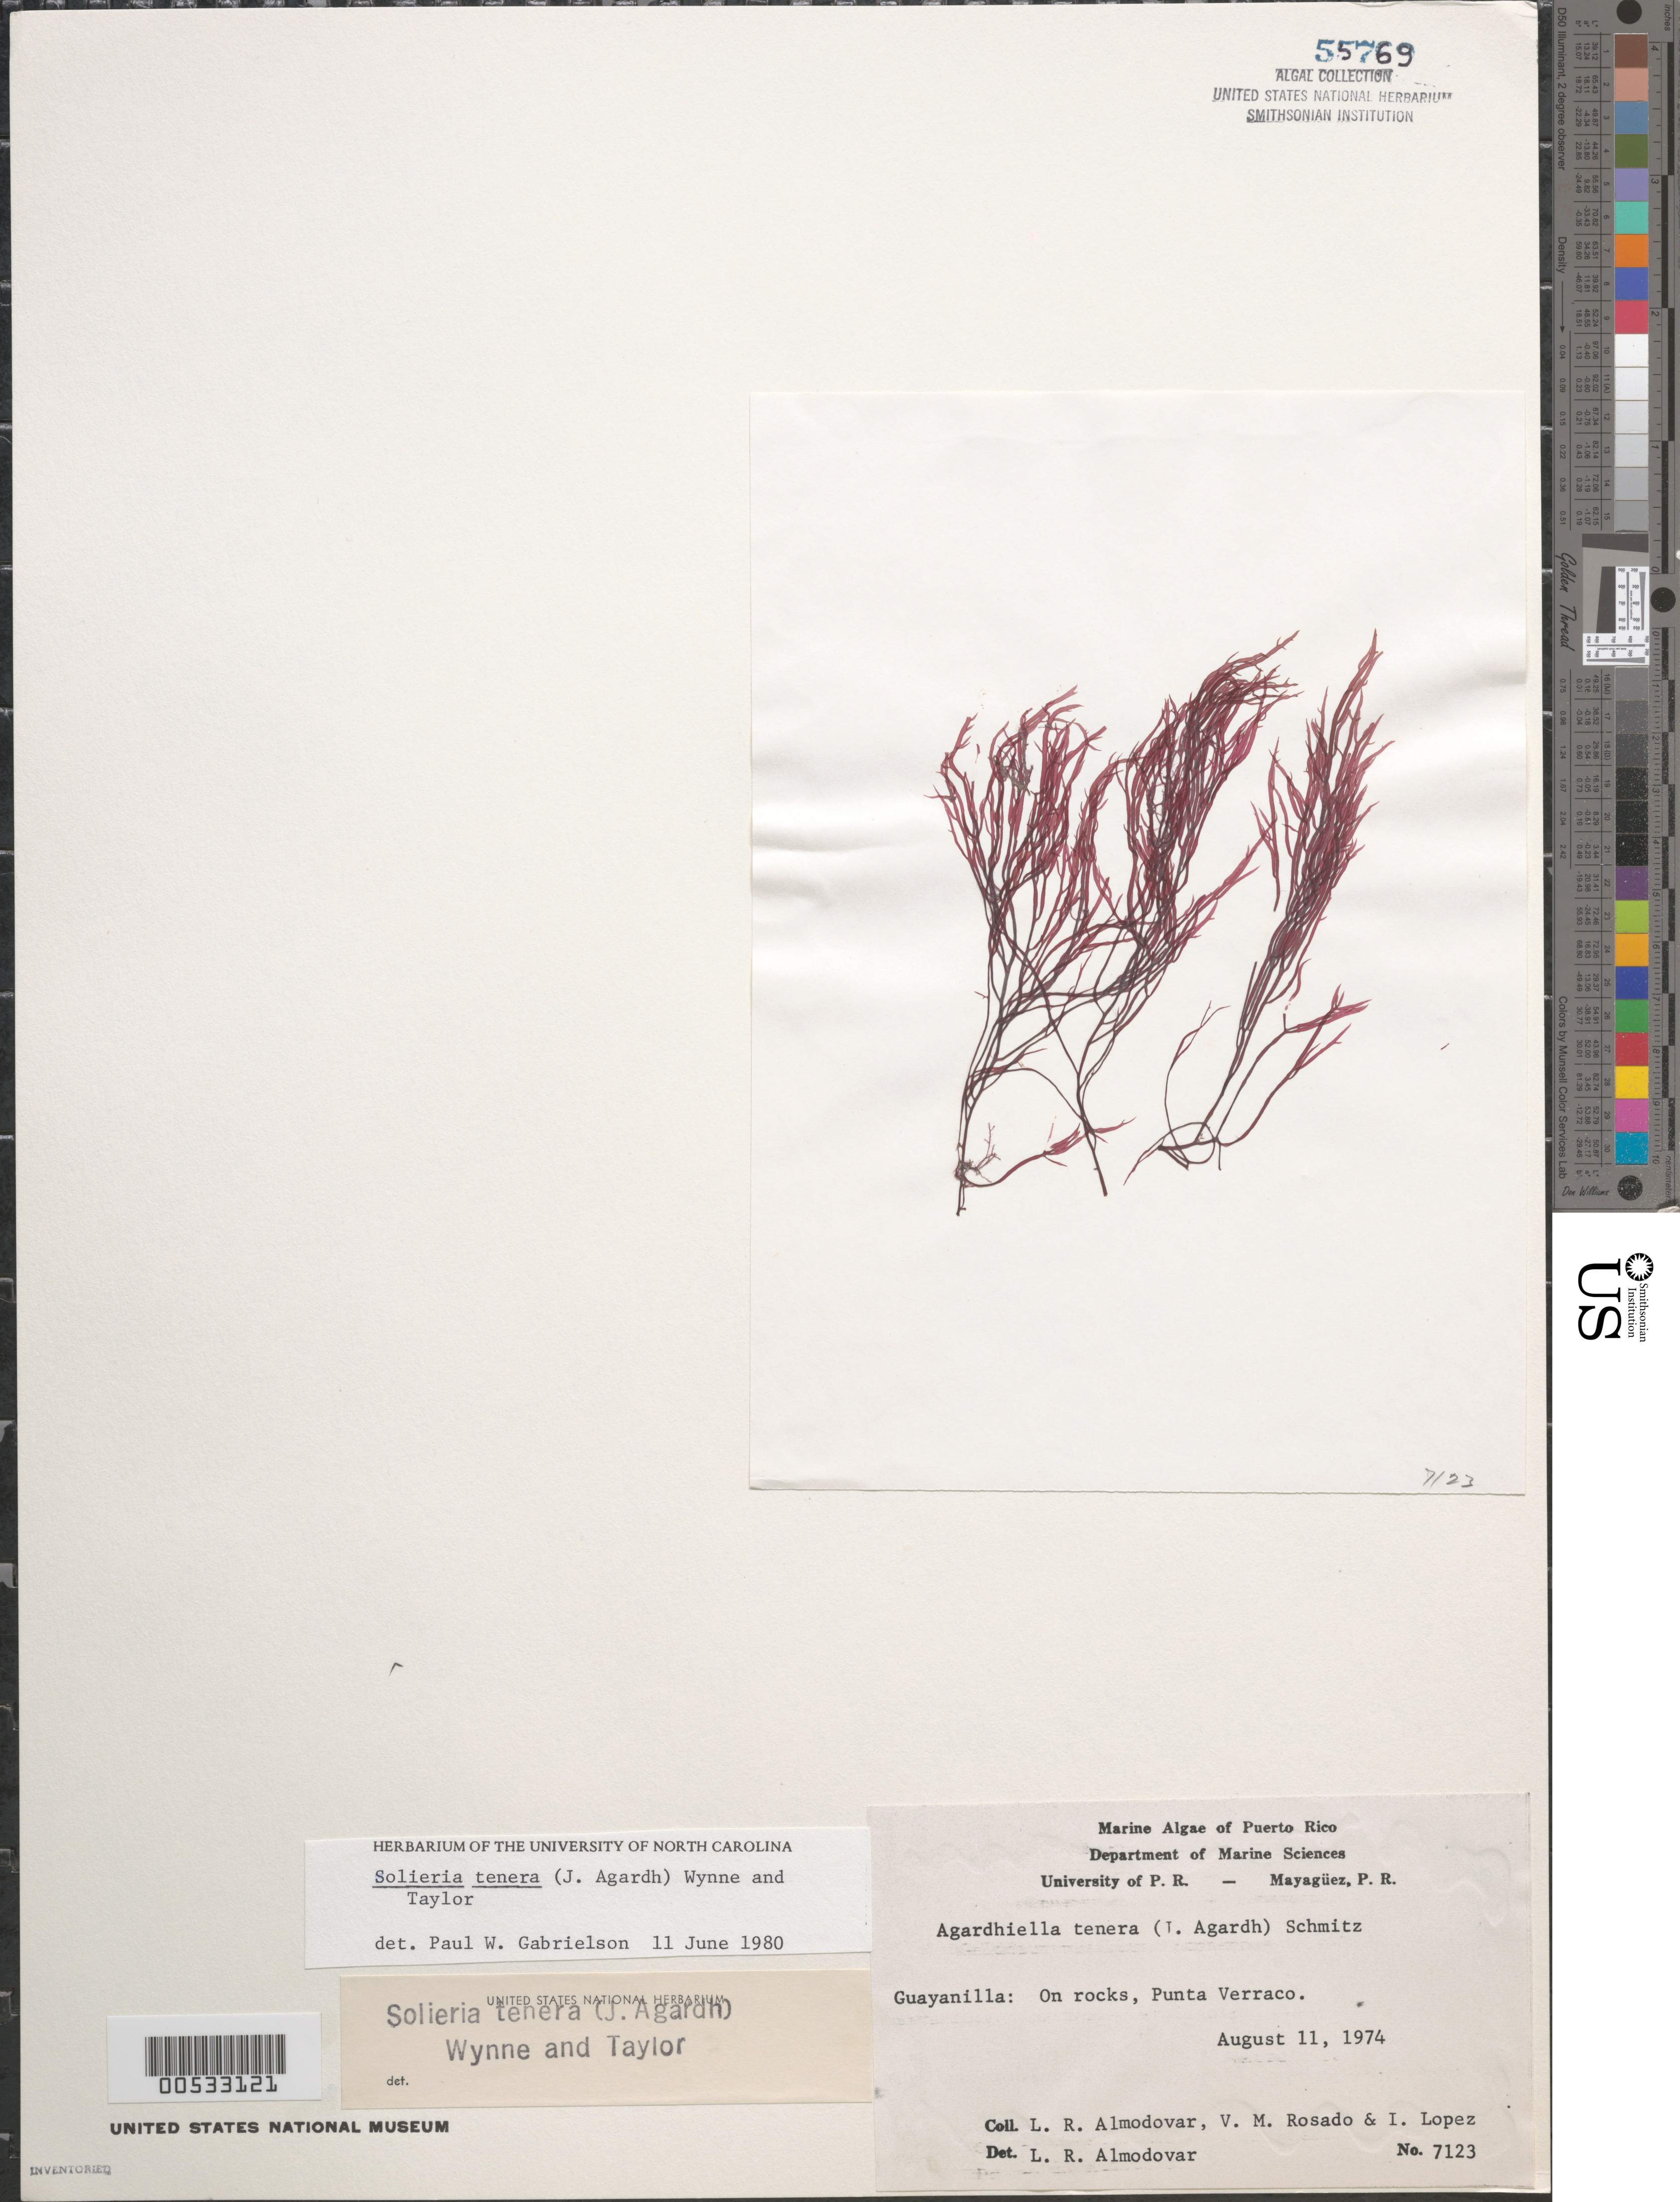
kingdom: Plantae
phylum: Rhodophyta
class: Florideophyceae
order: Gigartinales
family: Solieriaceae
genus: Solieria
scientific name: Solieria filiformis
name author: (Kütz.) P.W. Gabrielson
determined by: Algae name updating Project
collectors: L. Almodovar, V. Rosado & I. Lopéz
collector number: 7123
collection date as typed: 11 Aug 1974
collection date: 1974-08-11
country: Puerto Rico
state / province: Guayanilla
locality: Punta verraco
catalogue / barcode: US 55769